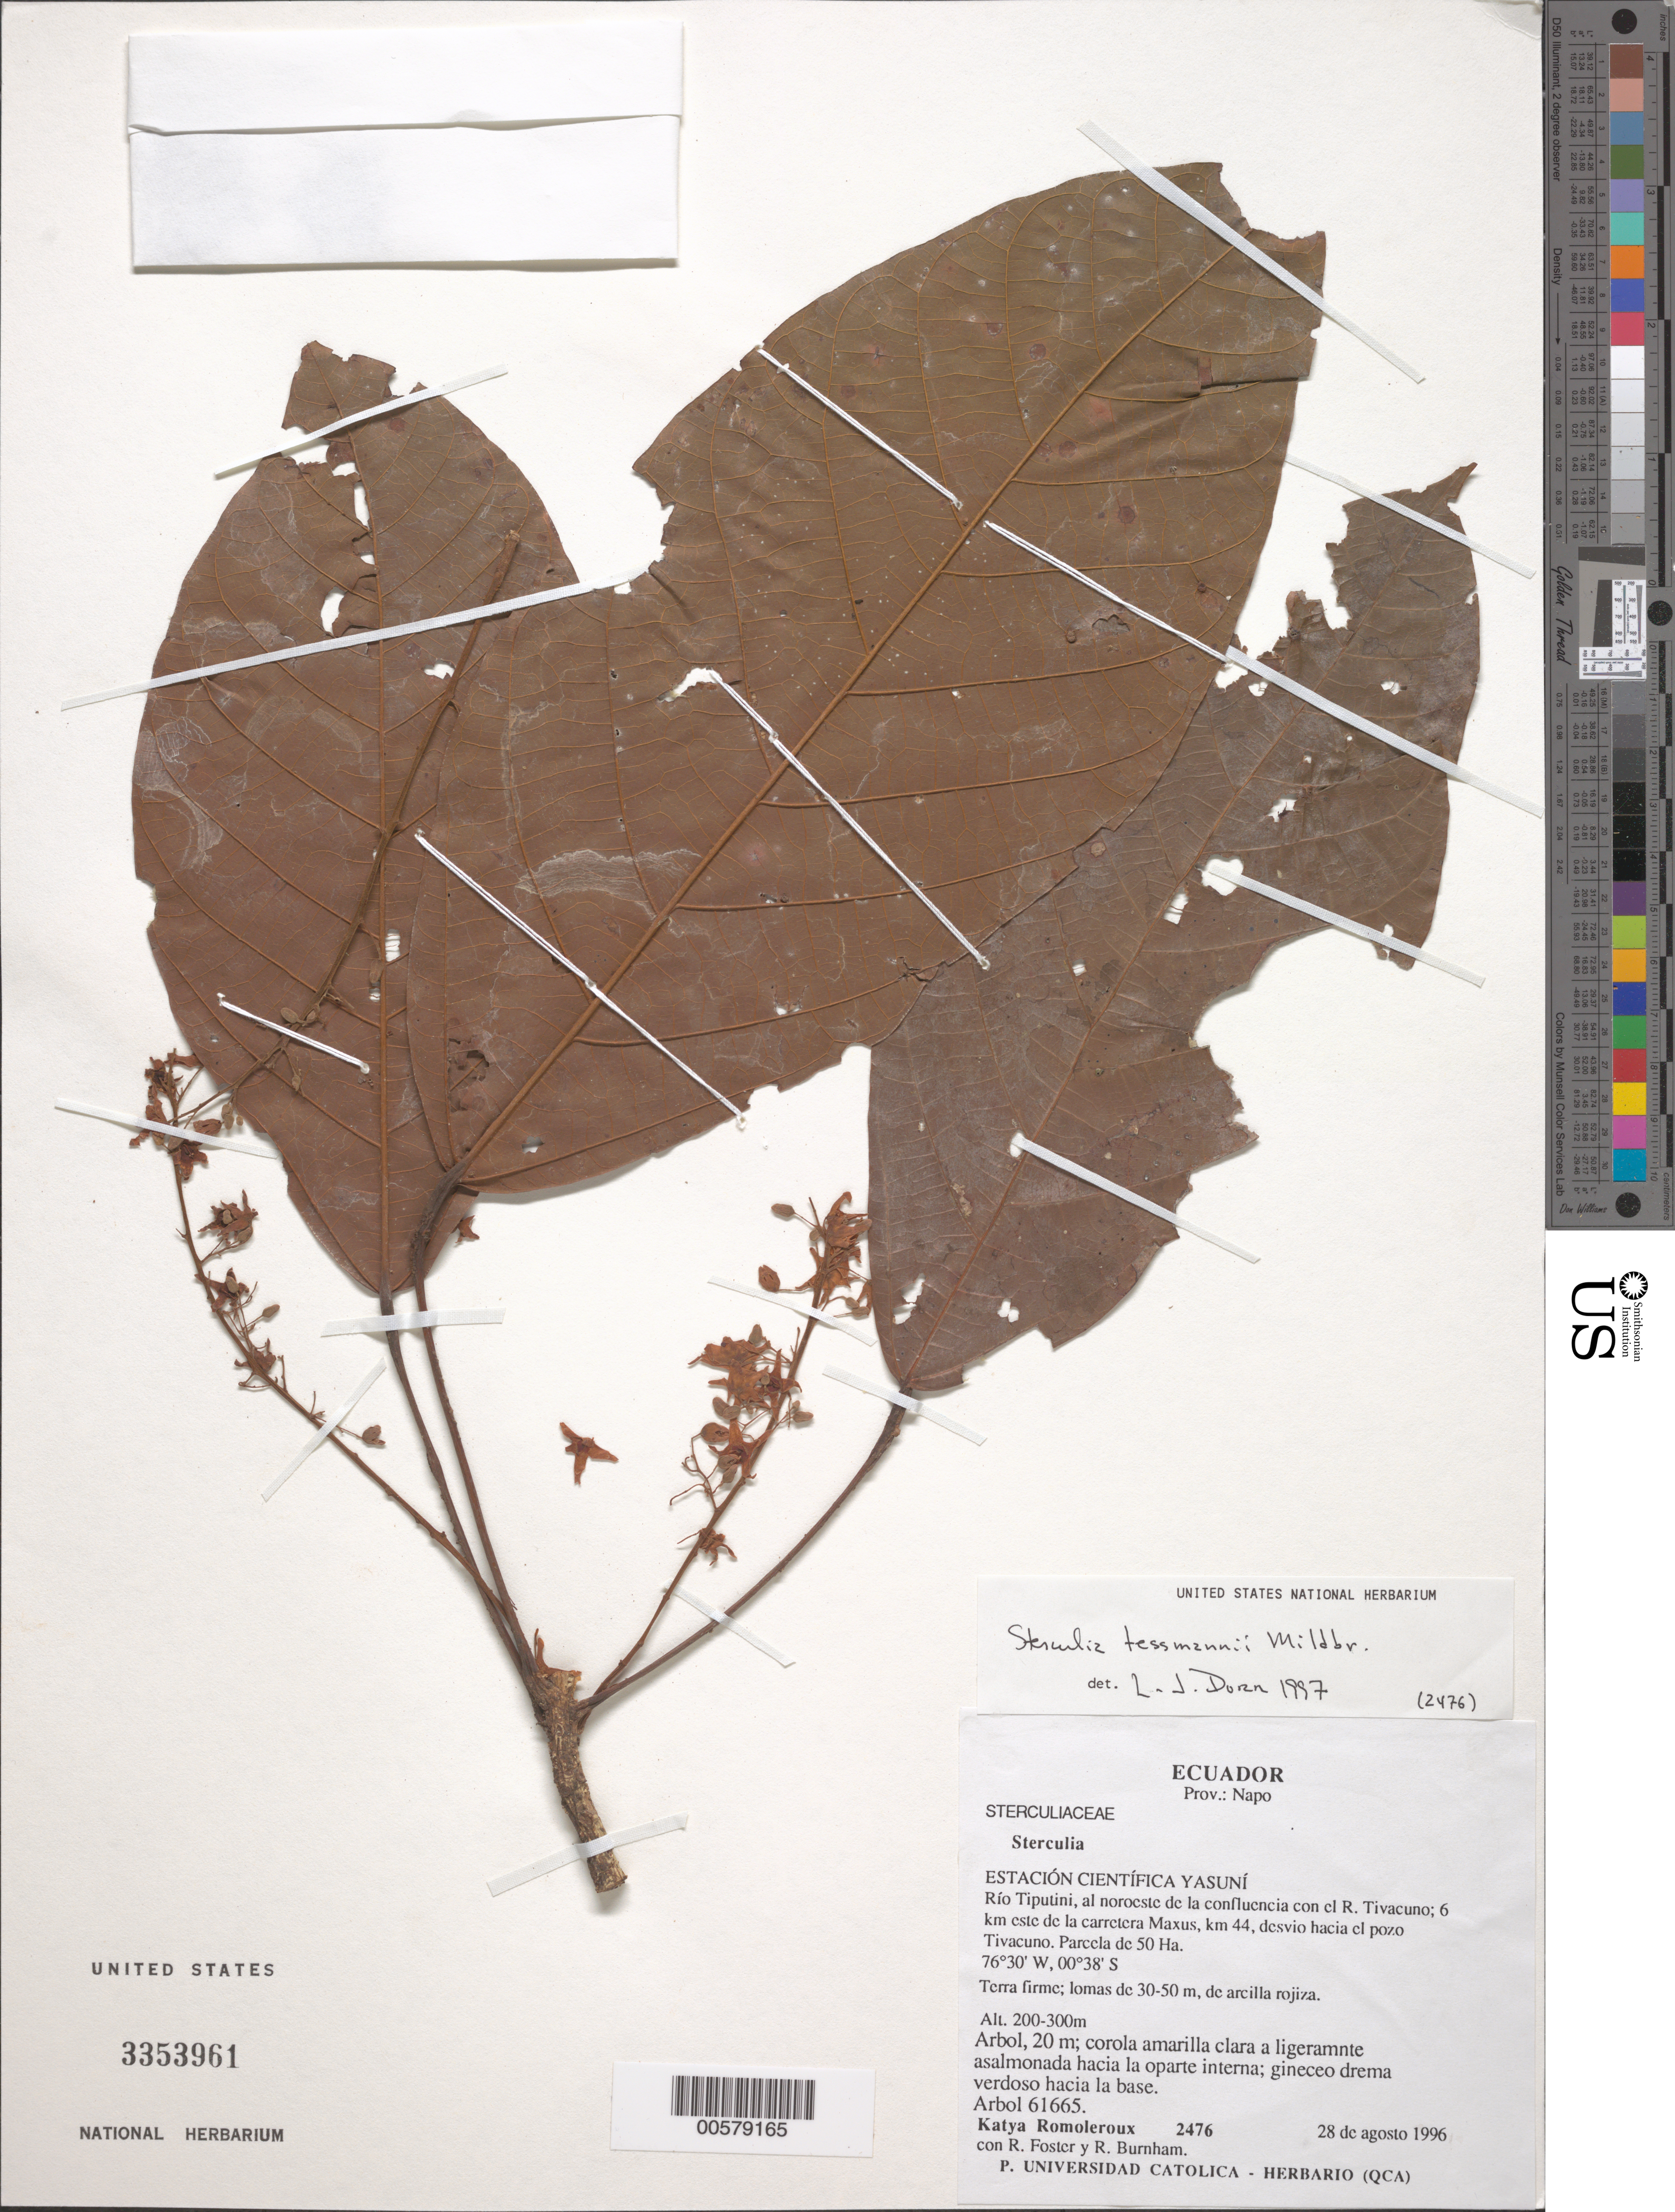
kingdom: Plantae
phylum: Tracheophyta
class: Magnoliopsida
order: Malvales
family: Malvaceae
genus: Sterculia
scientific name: Sterculia tessmannii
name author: Mildbr.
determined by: Dorr, L. J., (BOT), Smithsonian Institution - National Museum of Natural History (UNITED STATES)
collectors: K. Romoleroux, R. Foster & R. Burnham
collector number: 2476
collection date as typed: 28 Aug 1996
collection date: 1996-08-28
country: Ecuador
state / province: Napo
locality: Estación Científica Yasuní, Río Tiputini, al noroeste de la confluencia con el River Tivacuno, 6 km E de la Carretera Maxus, km 44, desvio Hacia el pozo Tivacuno. Parcela de 50 Ha.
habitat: Terra firme, lomas de 30-50 m, de arcilla rojiza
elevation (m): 200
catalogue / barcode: US 3353961